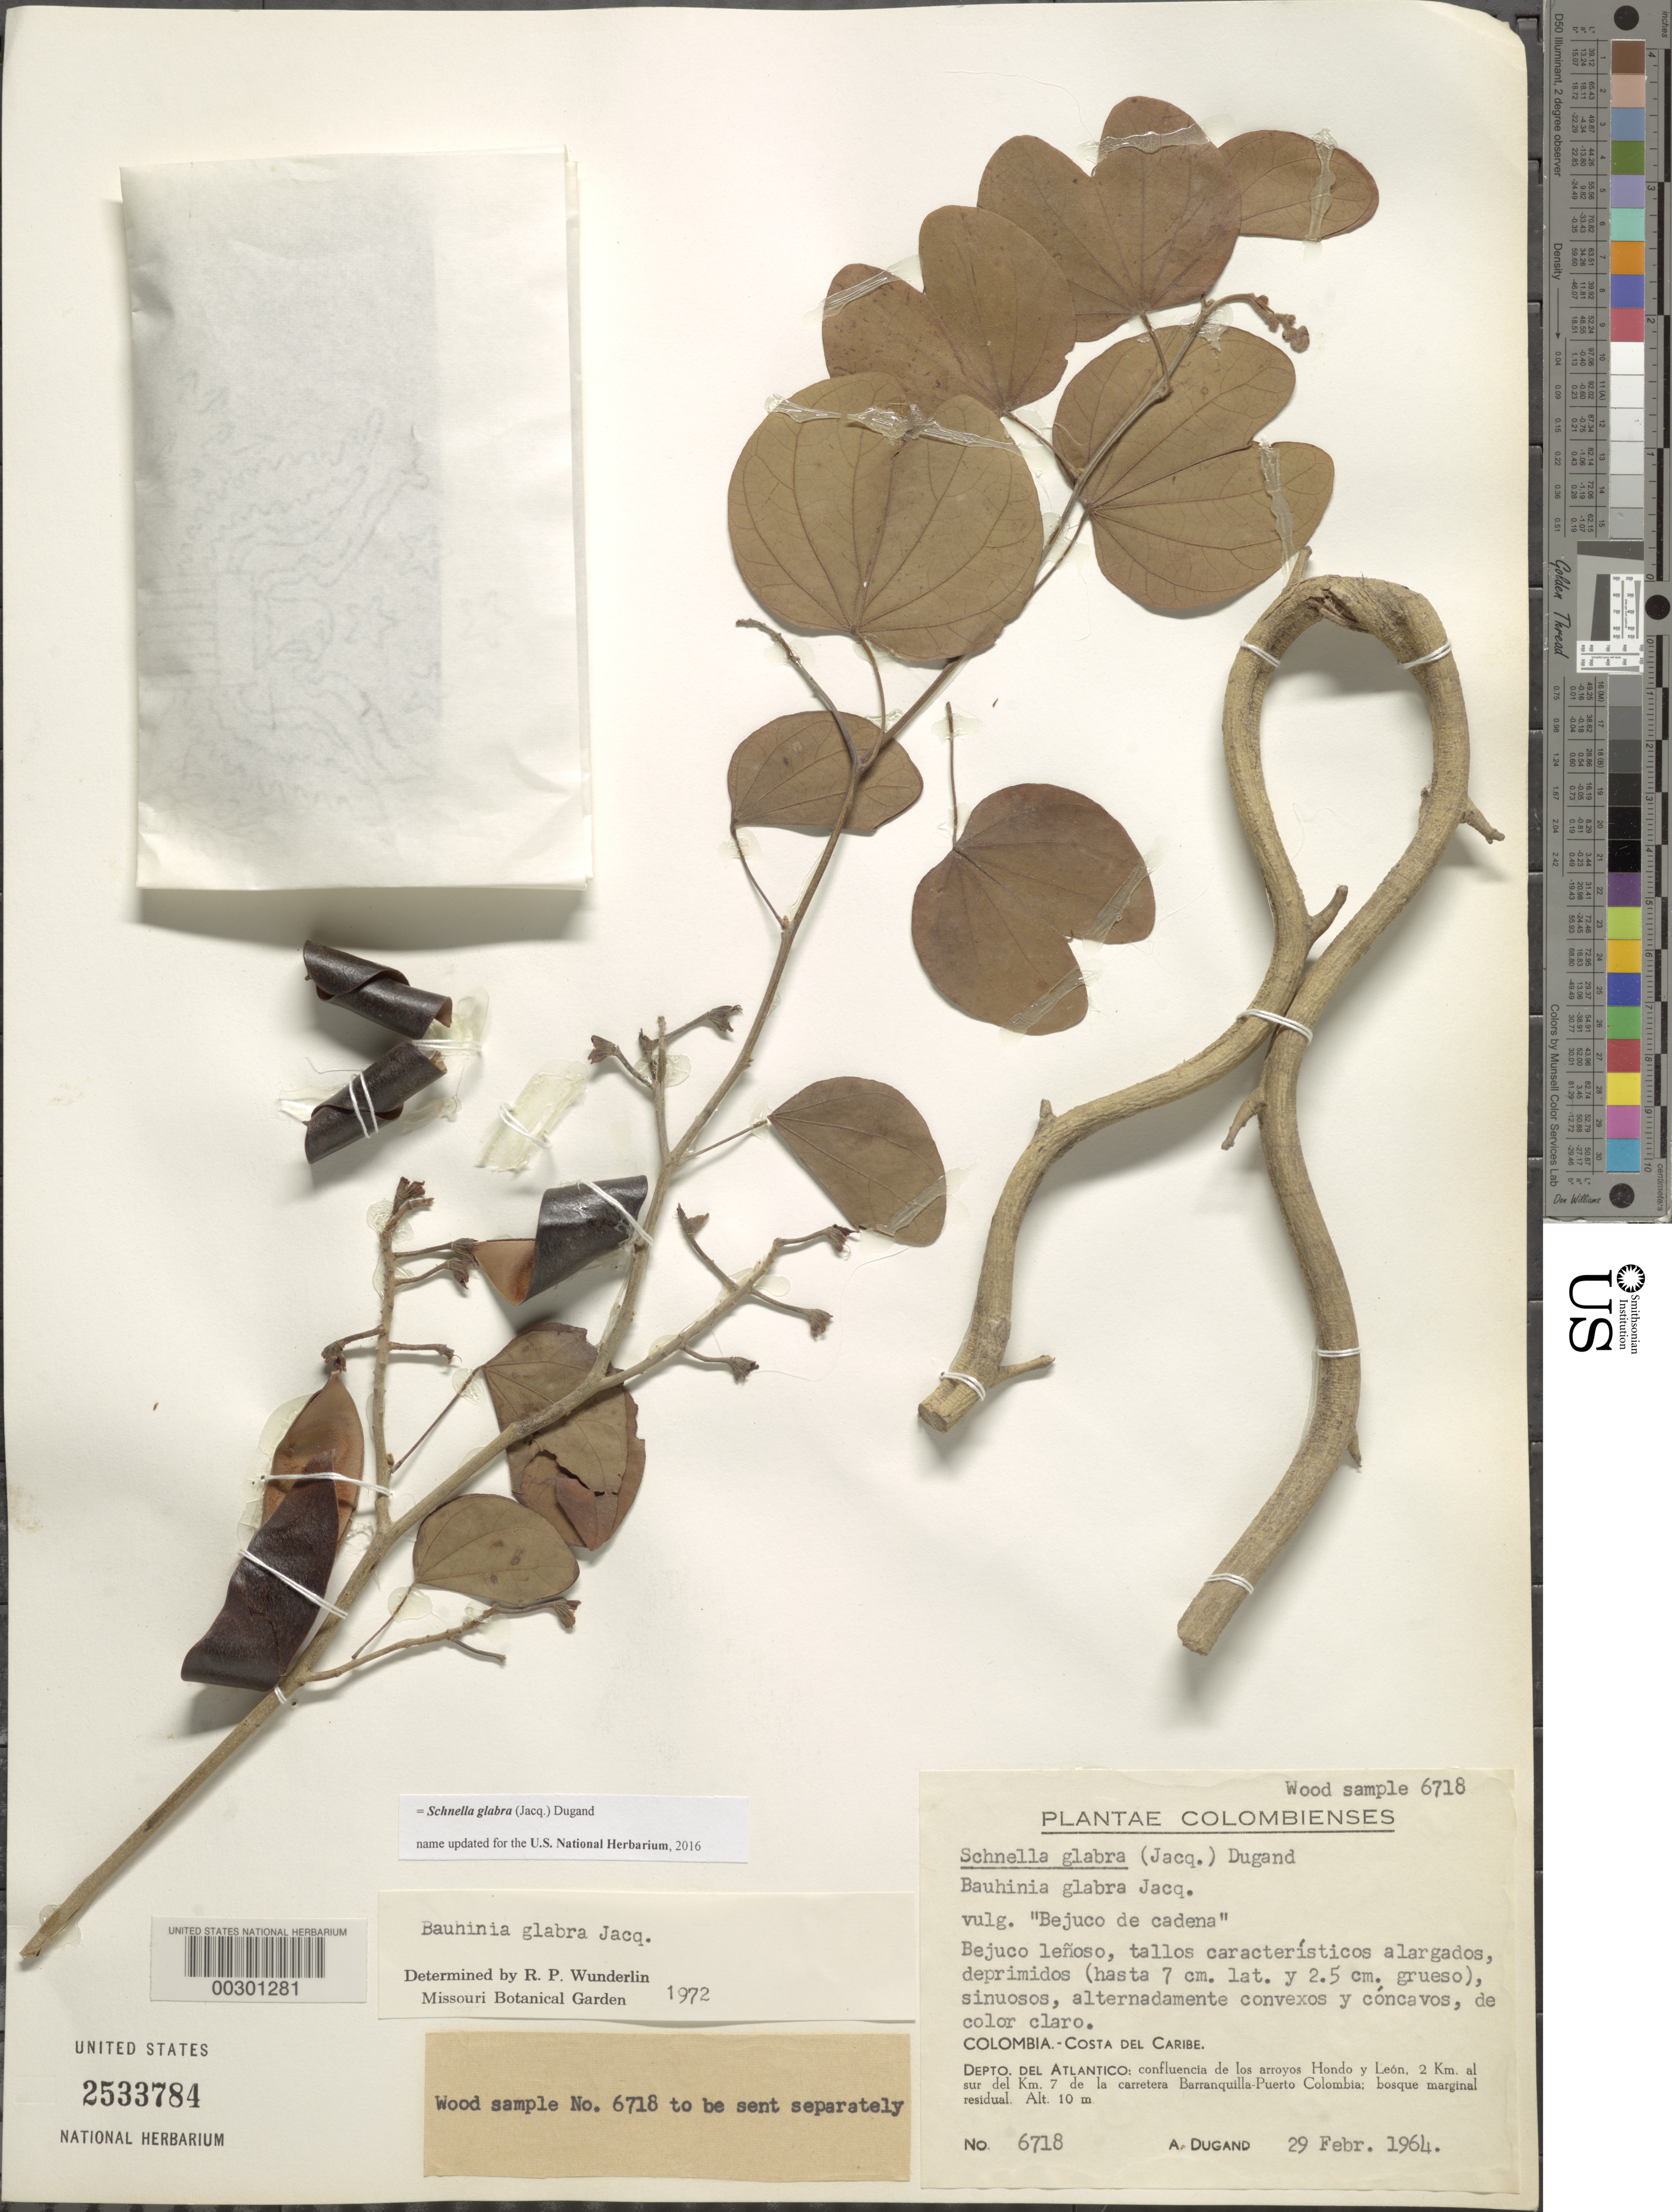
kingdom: Plantae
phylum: Tracheophyta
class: Magnoliopsida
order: Fabales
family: Fabaceae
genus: Schnella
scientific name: Schnella glabra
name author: (Jacq.) Dugand G.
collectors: A. Dugand G.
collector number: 6718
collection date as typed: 29 Feb 1964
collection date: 1964-02-29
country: Colombia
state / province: Atlántico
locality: Costa del Caribe; confluence of the Arroyos Hondo and Leon, 2 km S of the km 7 of the road Barranquilla-Puerto Colombia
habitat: Edge of residual forest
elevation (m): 10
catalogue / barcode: US 2533784